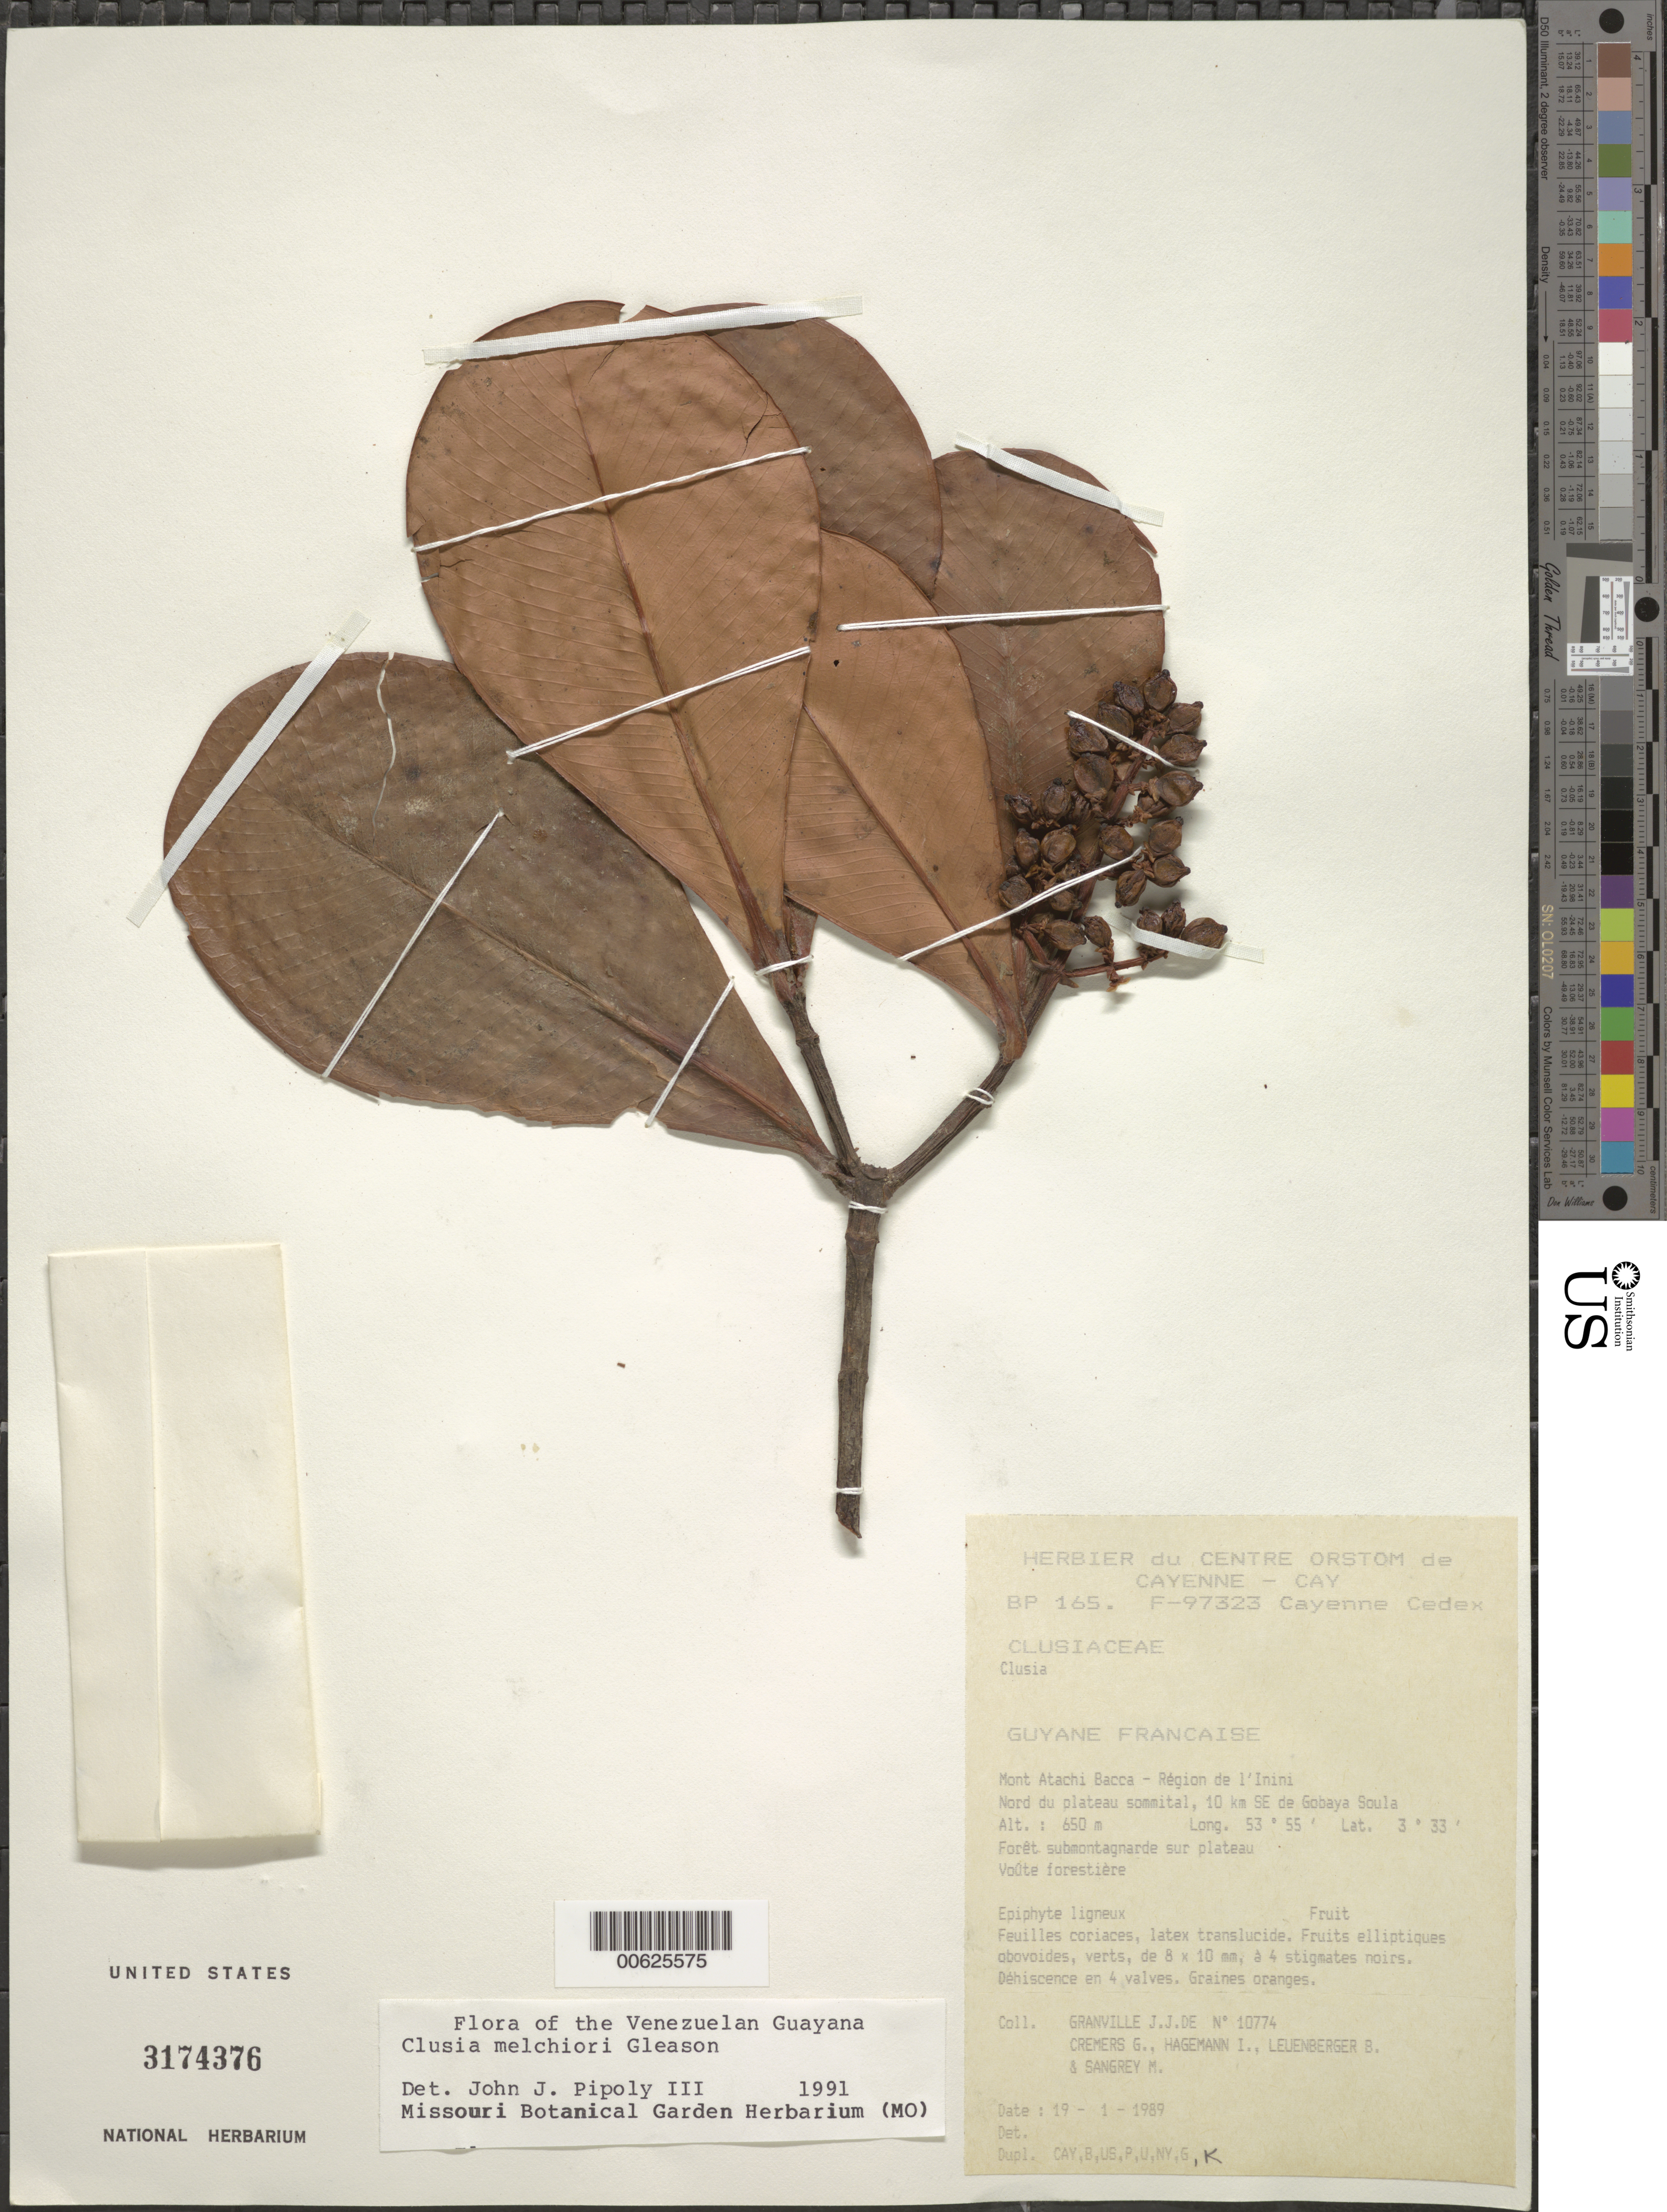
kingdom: Plantae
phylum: Tracheophyta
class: Magnoliopsida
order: Malpighiales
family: Clusiaceae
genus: Clusia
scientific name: Clusia melchiori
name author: Gleason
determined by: Pipoly, J. J., III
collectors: J.-J. de Granville, G. Cremers, J. Hagemann, B. E. Leuenberger & M. S. Sangrey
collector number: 10774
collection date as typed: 19-Jan-89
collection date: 1989-01-19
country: French Guiana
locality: Mont Atachi Bacca, région de l'Inini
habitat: Forêt submontagnarde sur plateau. Voute forestiere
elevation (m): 650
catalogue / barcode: US 3174376